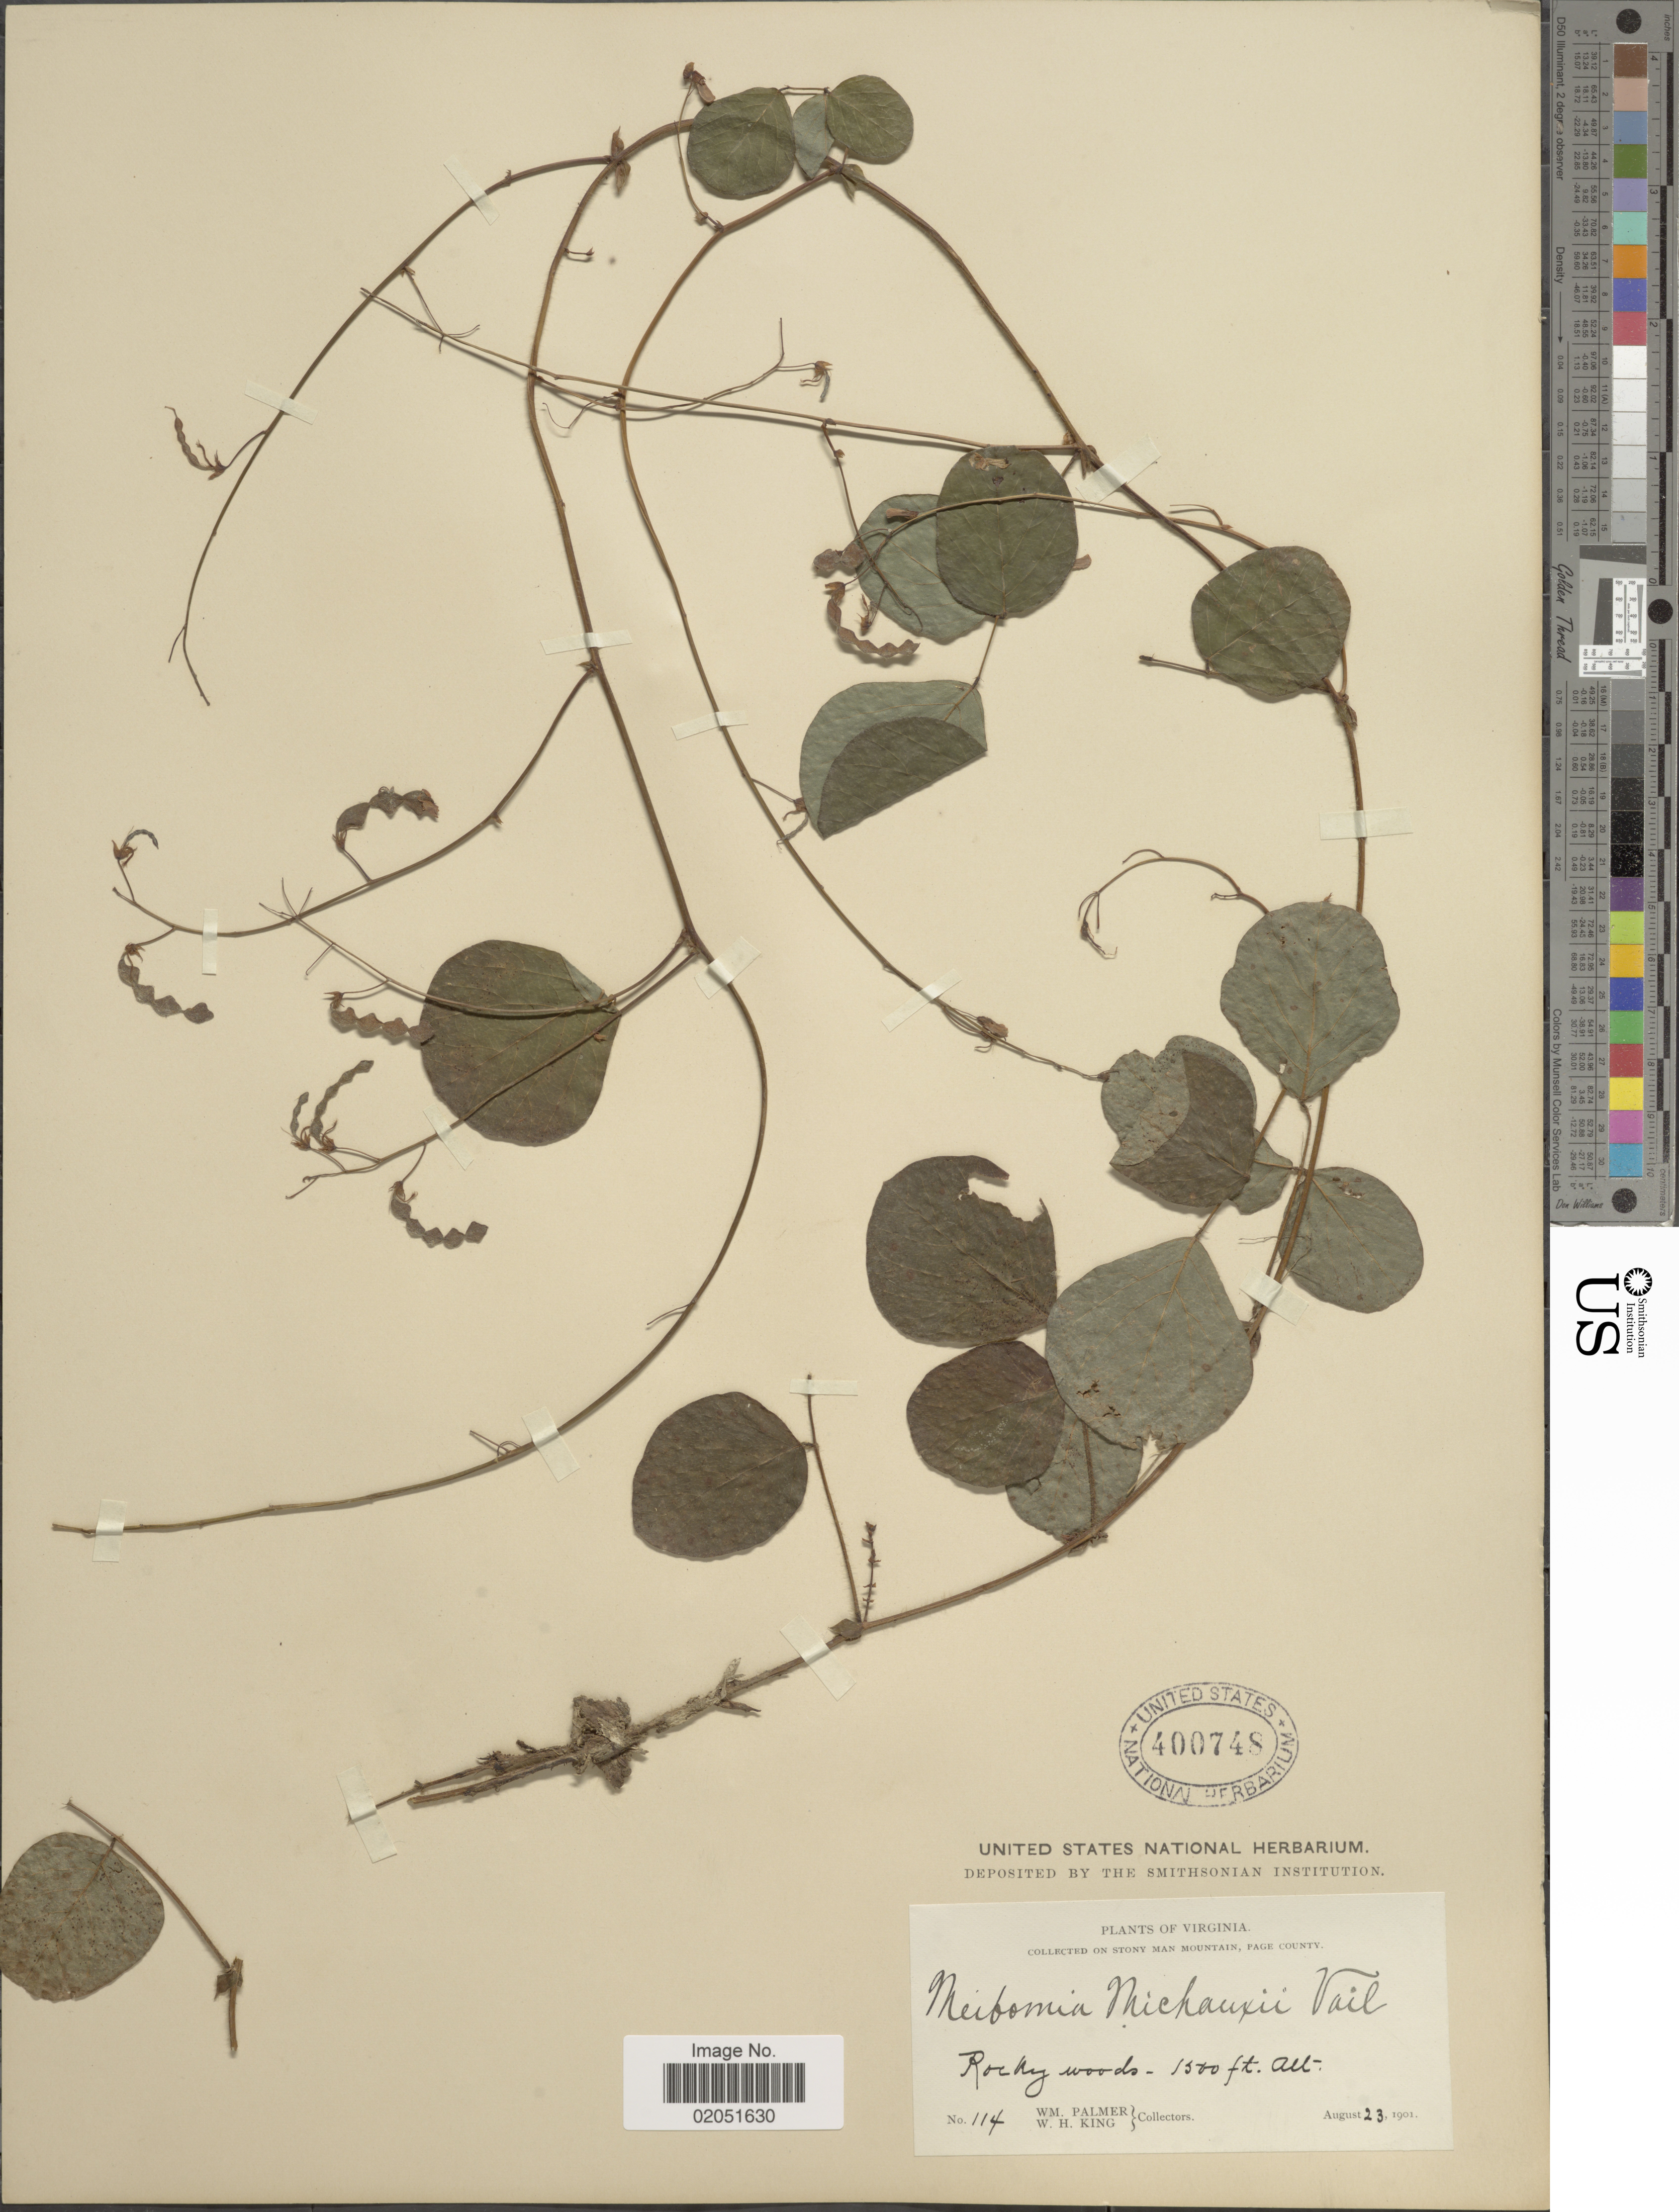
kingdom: Plantae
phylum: Tracheophyta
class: Magnoliopsida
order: Fabales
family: Fabaceae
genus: Desmodium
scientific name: Desmodium rotundifolium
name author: DC.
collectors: W. Palmer & W. H. King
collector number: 114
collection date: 1901-08-23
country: United States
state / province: Virginia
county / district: Page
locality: On Stony Man Mountain,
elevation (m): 457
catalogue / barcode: US 400748